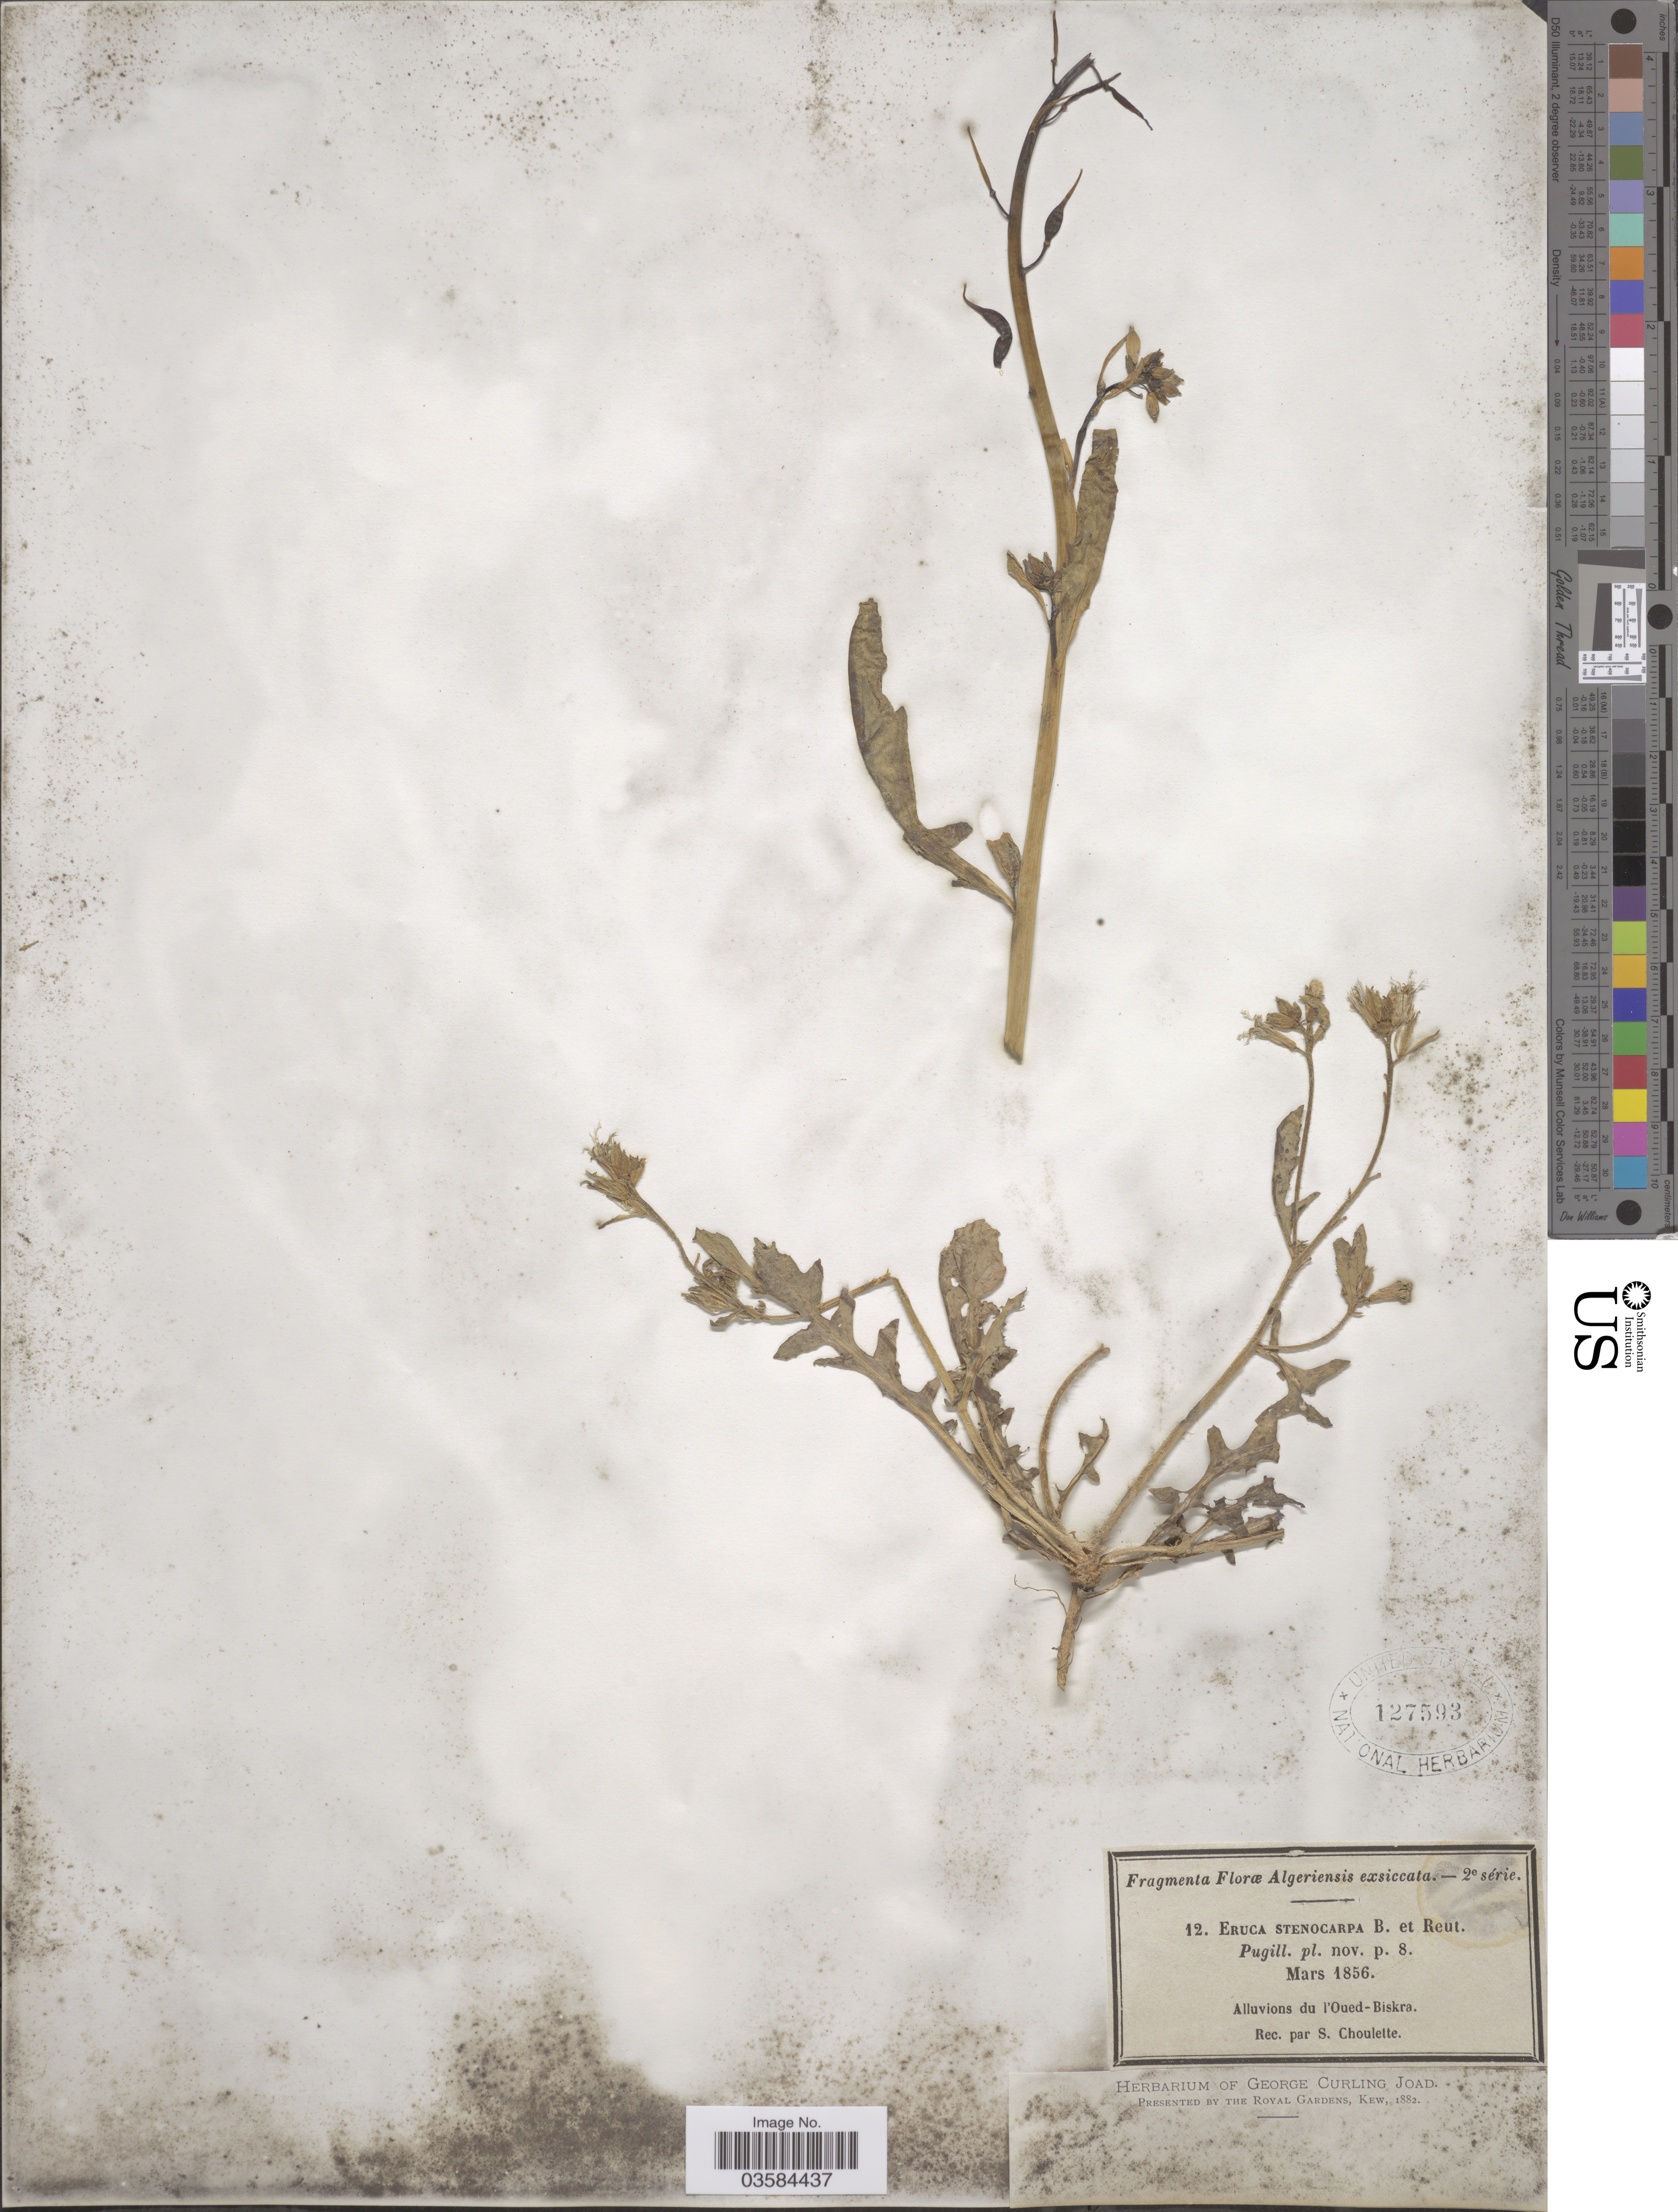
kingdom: Plantae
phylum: Tracheophyta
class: Magnoliopsida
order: Brassicales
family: Brassicaceae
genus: Eruca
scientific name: Eruca stenocarpa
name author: Boiss. & Reut.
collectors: S. Choulette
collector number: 12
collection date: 1856-03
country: Algeria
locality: Alluvions du l'Oued-Biskra.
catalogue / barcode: US 127593